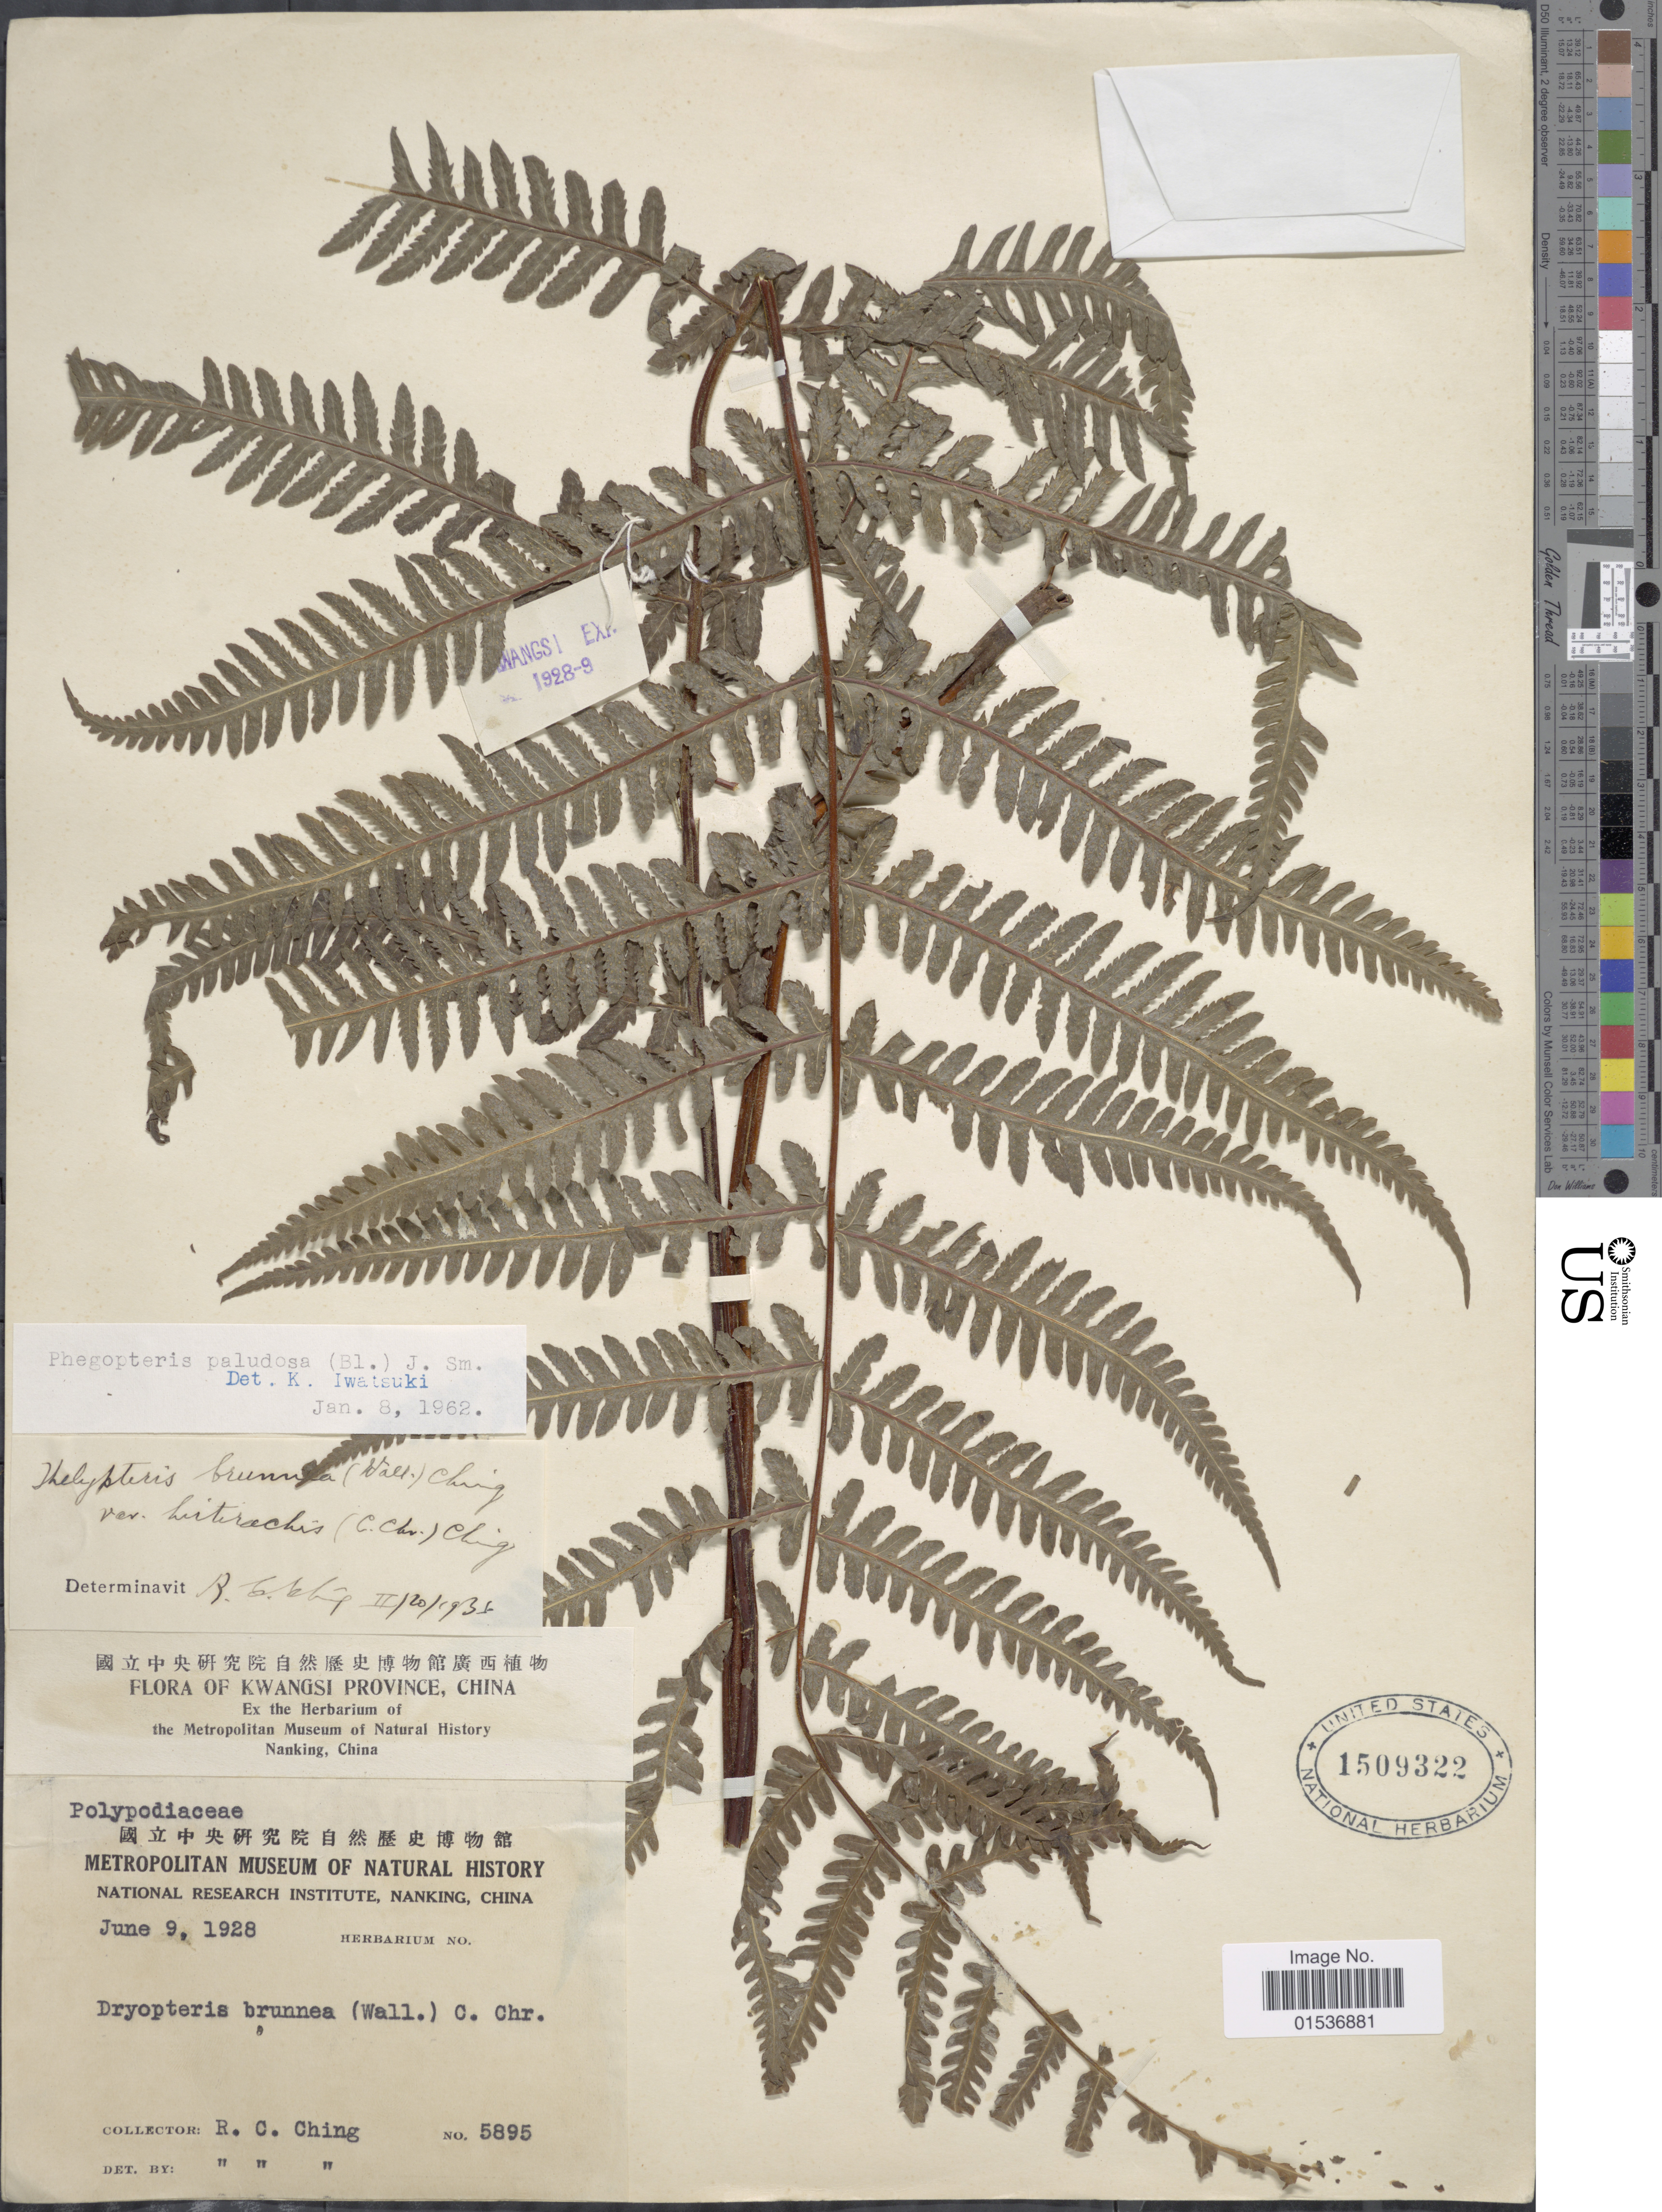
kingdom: Plantae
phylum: Tracheophyta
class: Polypodiopsida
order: Polypodiales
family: Thelypteridaceae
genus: Pseudophegopteris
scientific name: Pseudophegopteris paludosa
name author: (Blume) Ching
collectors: R. C. Ching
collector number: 5895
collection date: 1928-06-09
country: China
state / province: Guangxi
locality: Kwangsi Province, China.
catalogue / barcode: US 1509322